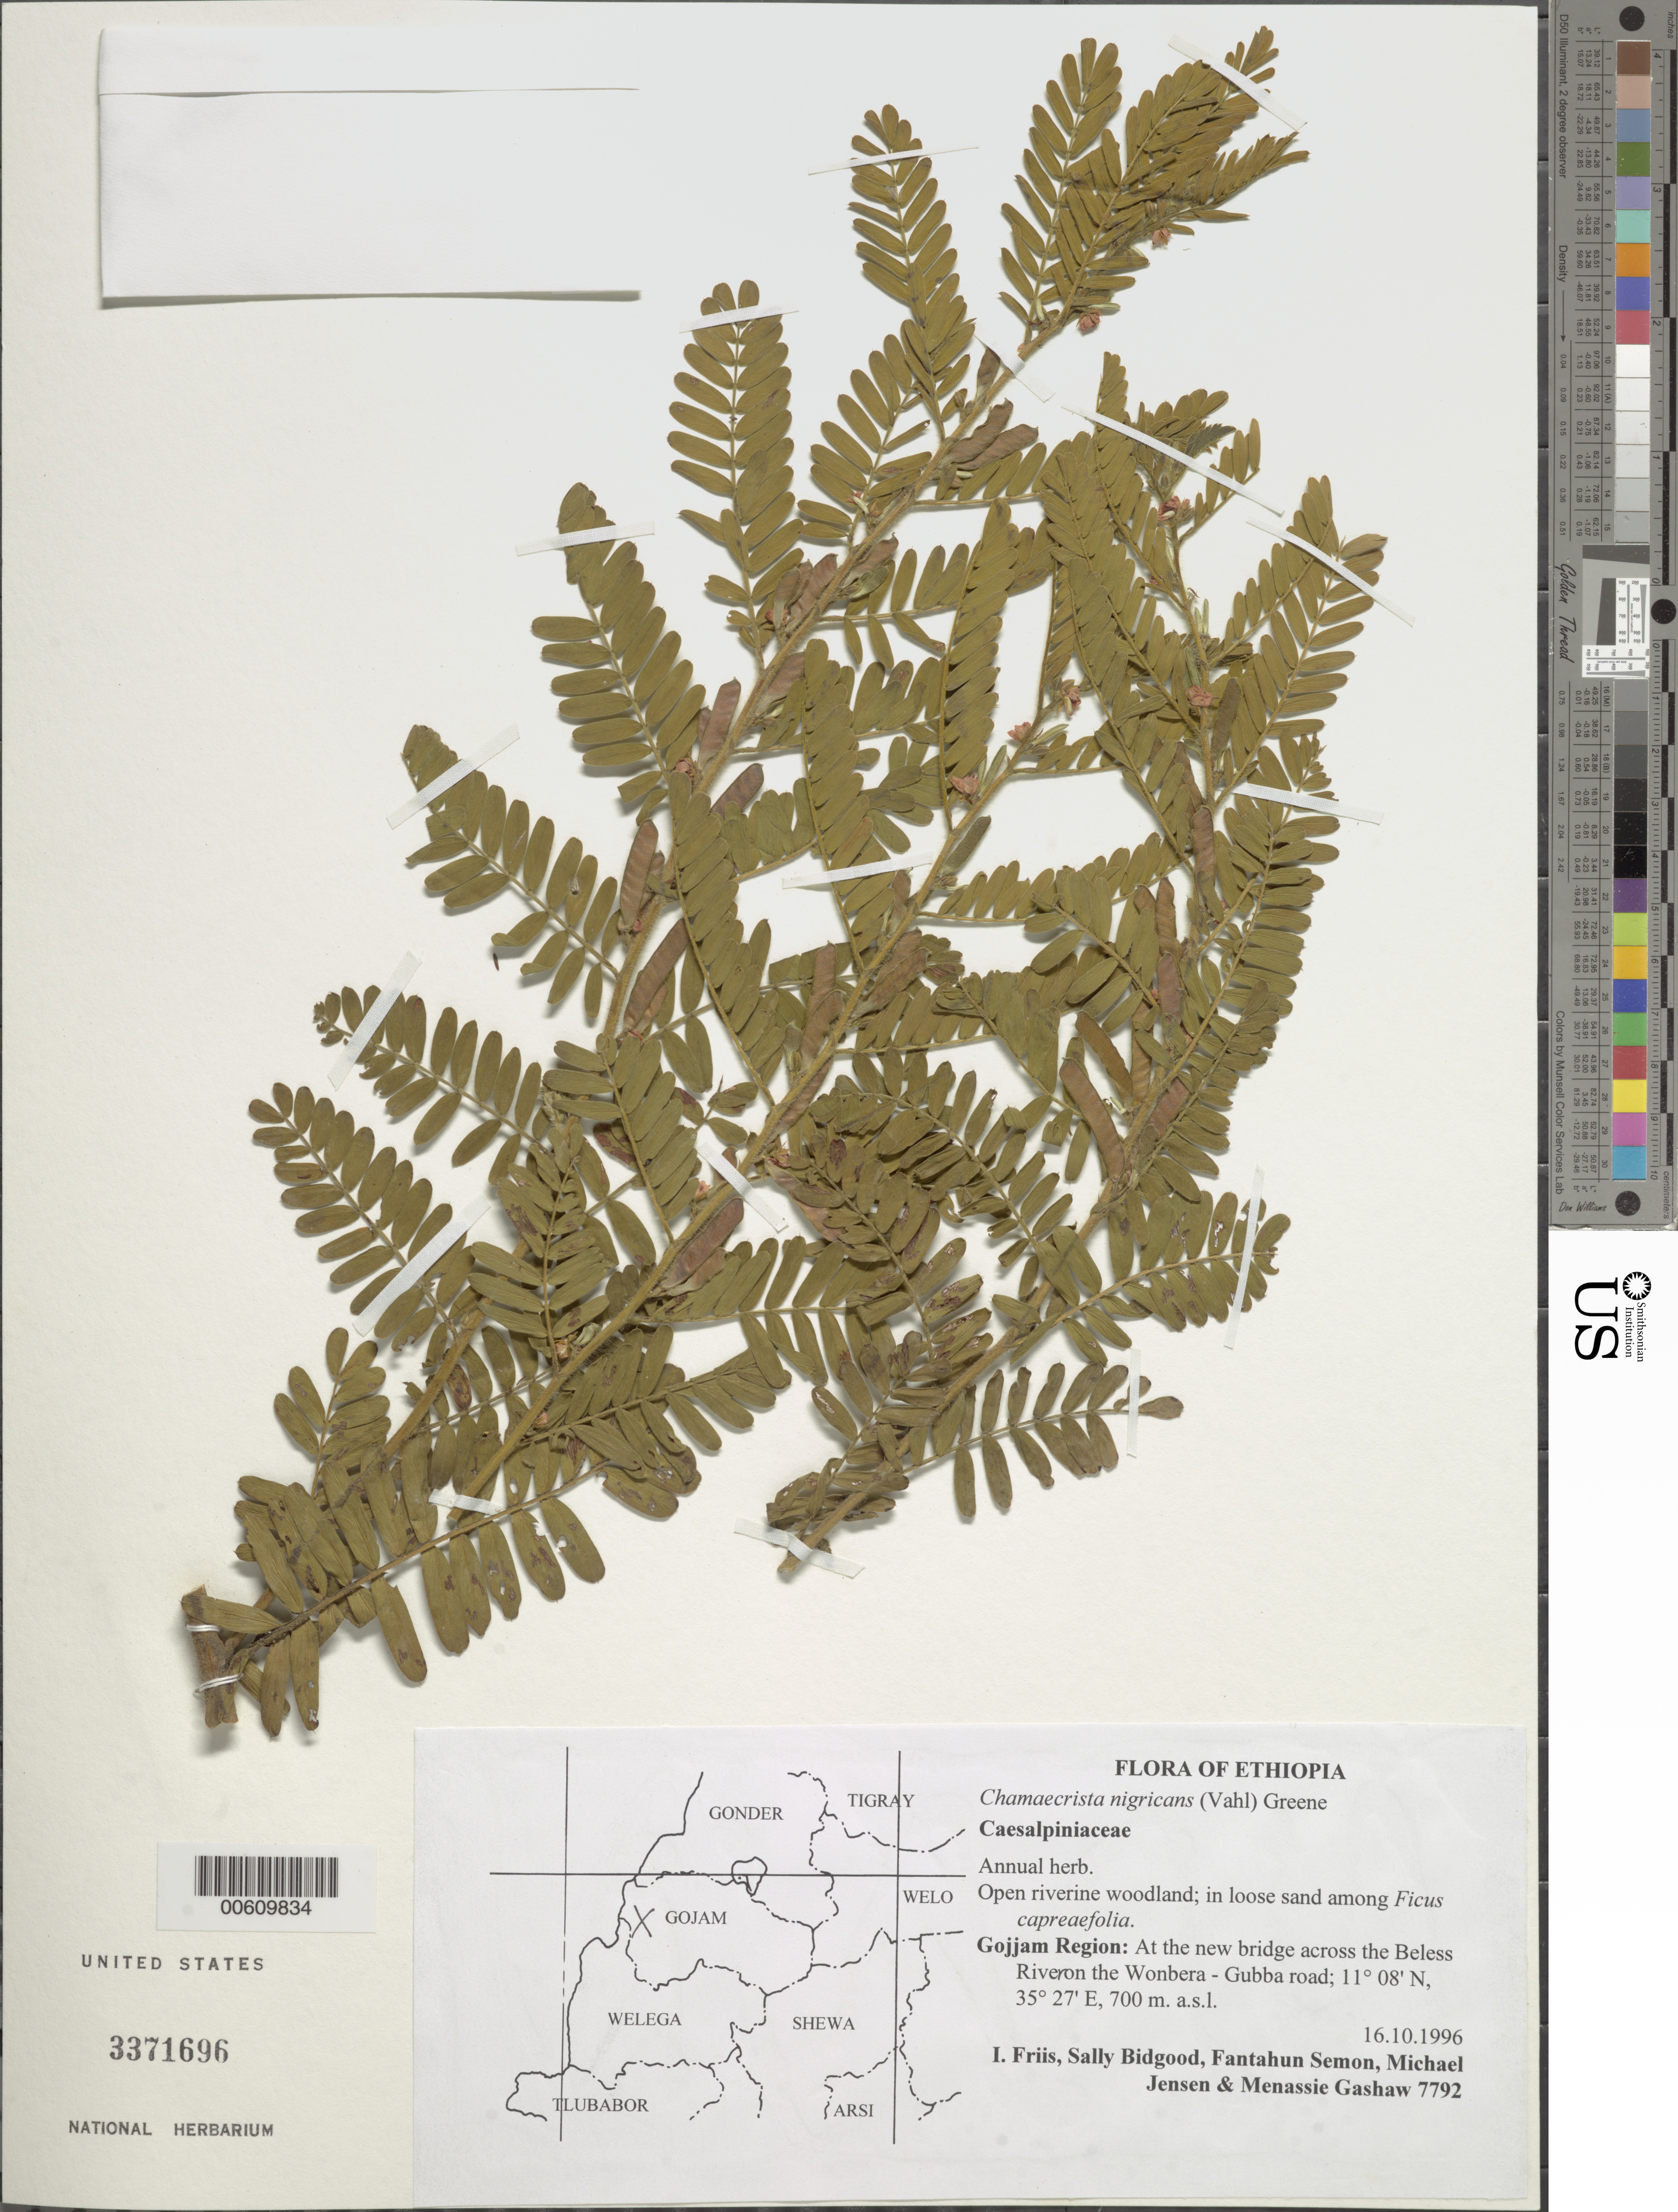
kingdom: Plantae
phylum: Tracheophyta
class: Magnoliopsida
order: Fabales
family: Fabaceae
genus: Chamaecrista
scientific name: Chamaecrista nigricans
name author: (Vahl) Greene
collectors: I. Friis, S. Bidgood, F. Semon, M. Jensen & M. Gashaw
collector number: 7792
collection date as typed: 16 Oct 1996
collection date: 1996-10-16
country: Ethiopia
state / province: Amhara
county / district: Gojjam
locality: Gojjam region, at the new bridge across the beless river on the wonbera-gubba road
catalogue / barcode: US 3371696